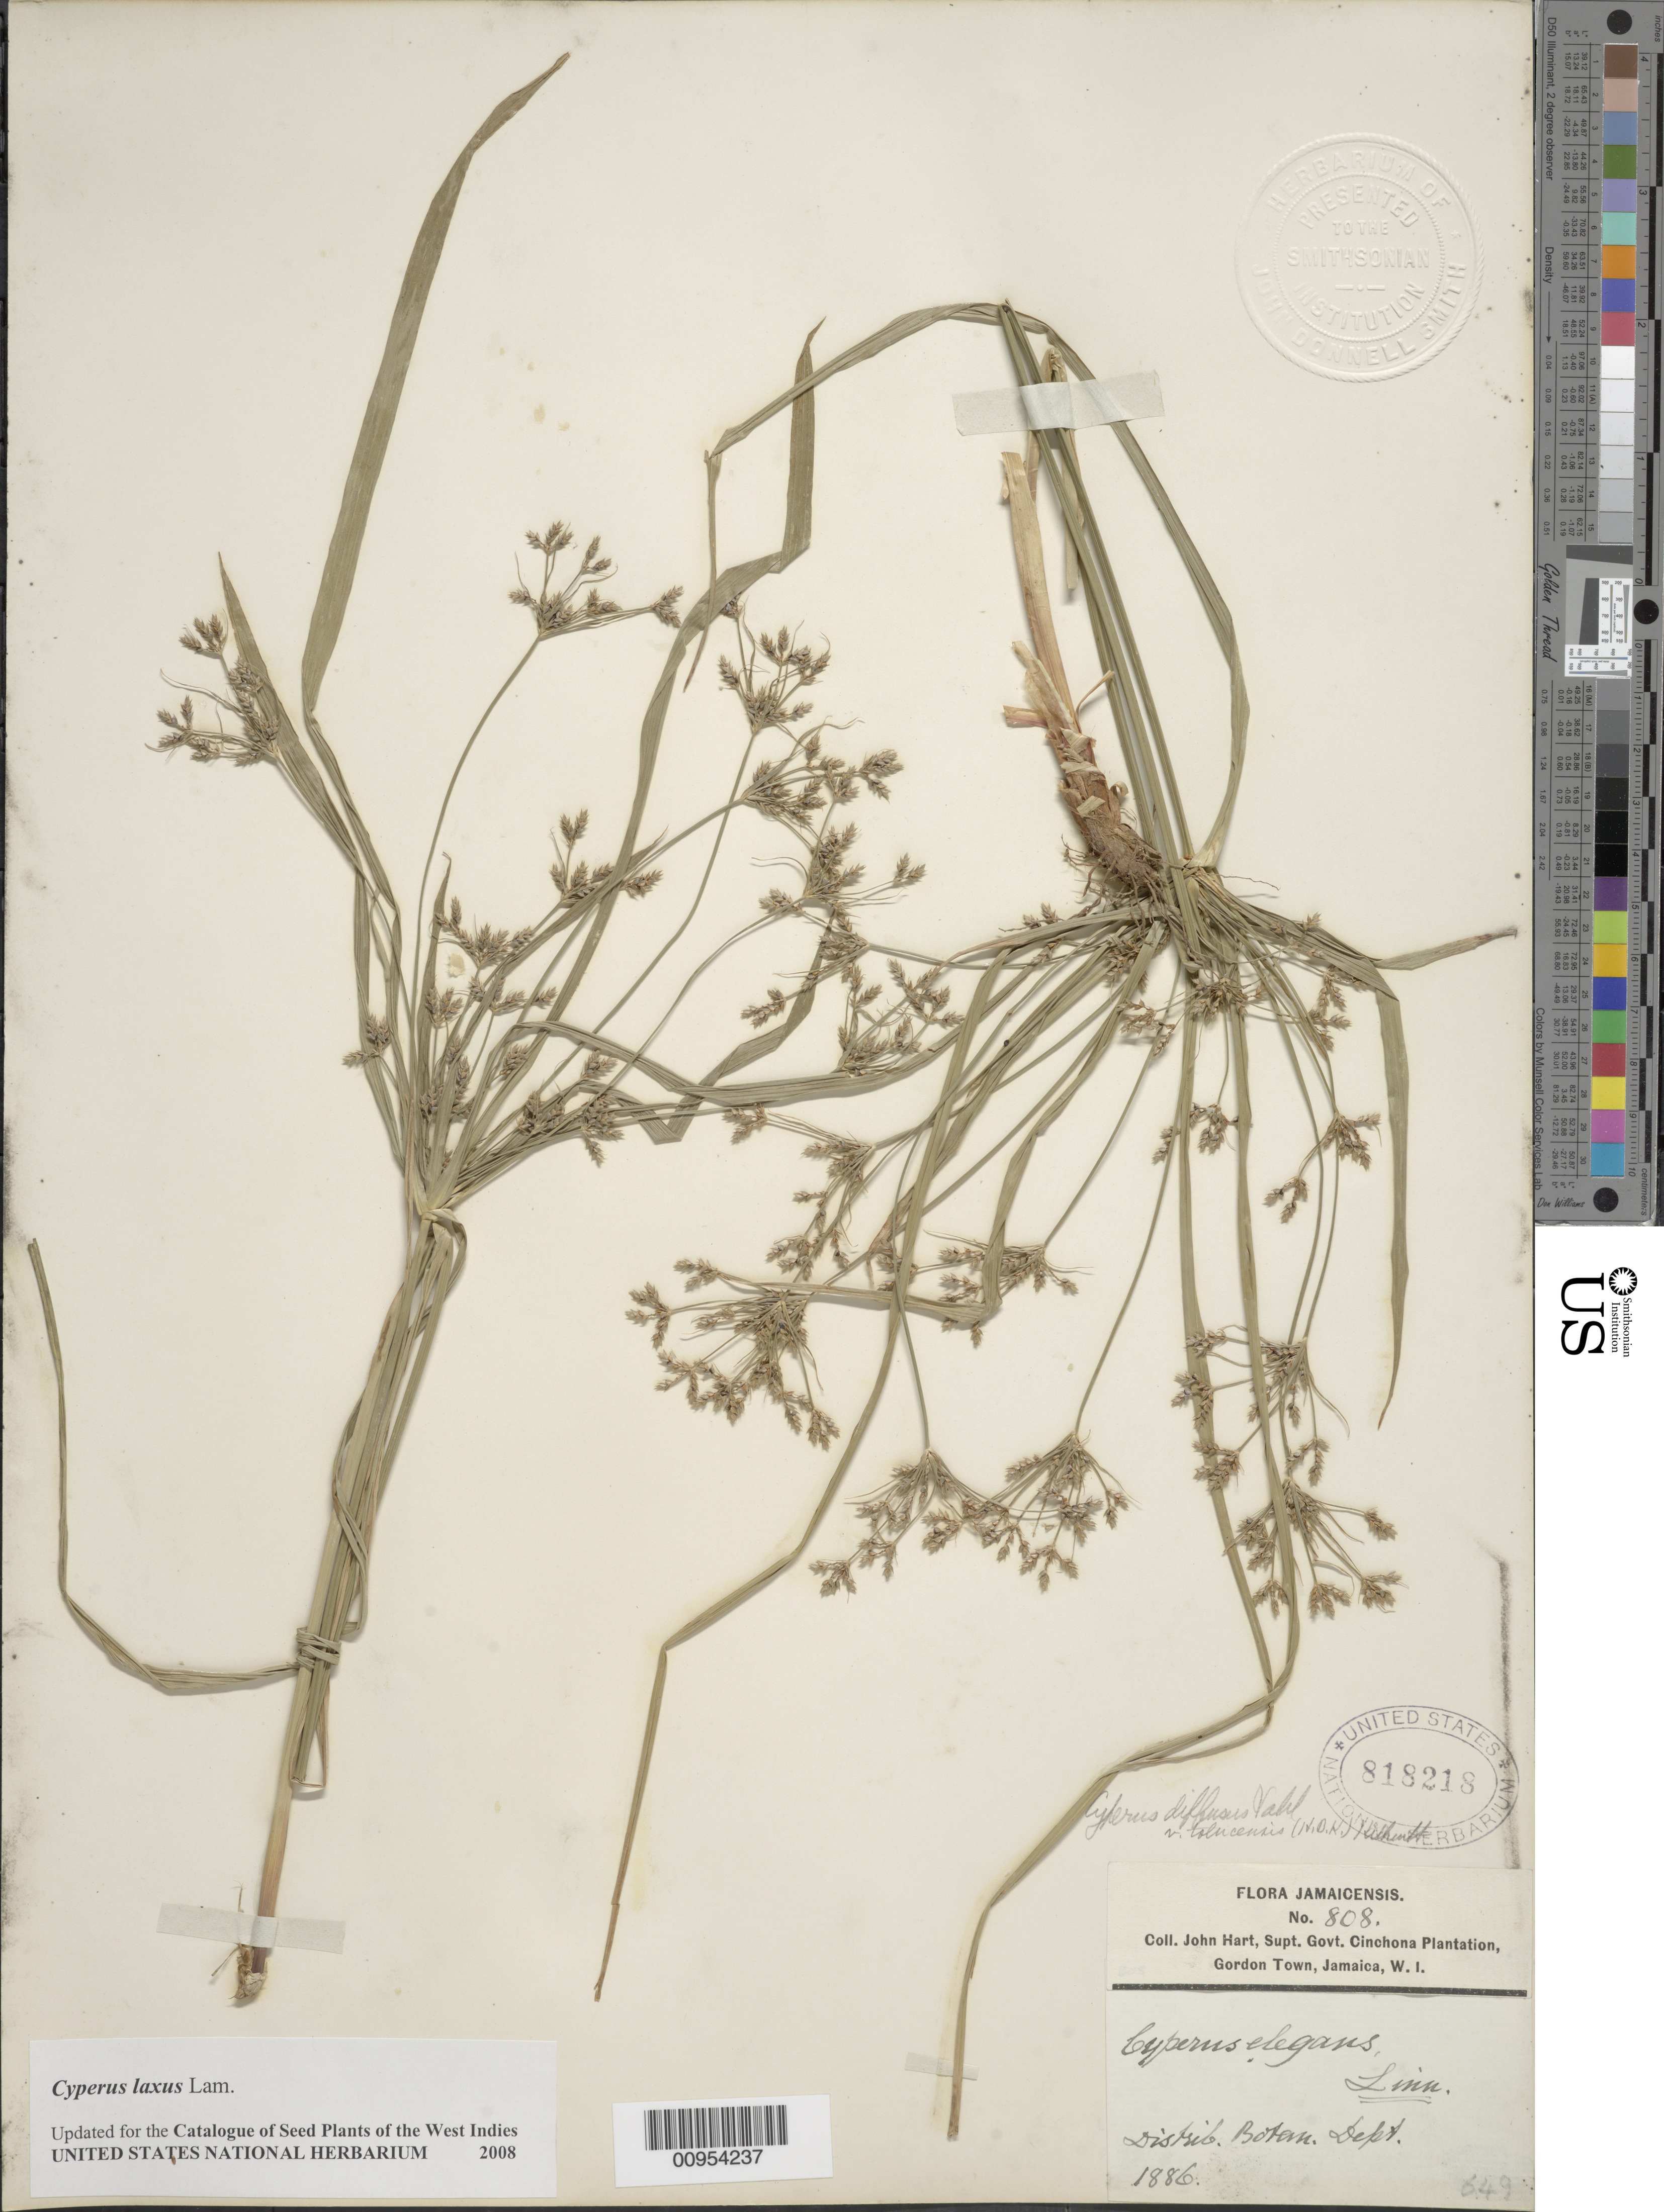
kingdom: Plantae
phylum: Tracheophyta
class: Liliopsida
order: Poales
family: Cyperaceae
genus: Cyperus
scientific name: Cyperus laxus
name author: Lam.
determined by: Strong, M. T., (US), Smithsonian Institution - National Museum of Natural History (UNITED STATES)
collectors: J. Hart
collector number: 808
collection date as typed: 1886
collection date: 1886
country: Jamaica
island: Jamaica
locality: Gordon Town, Supt. Govt. Cinchona Plantation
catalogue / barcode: US 818218